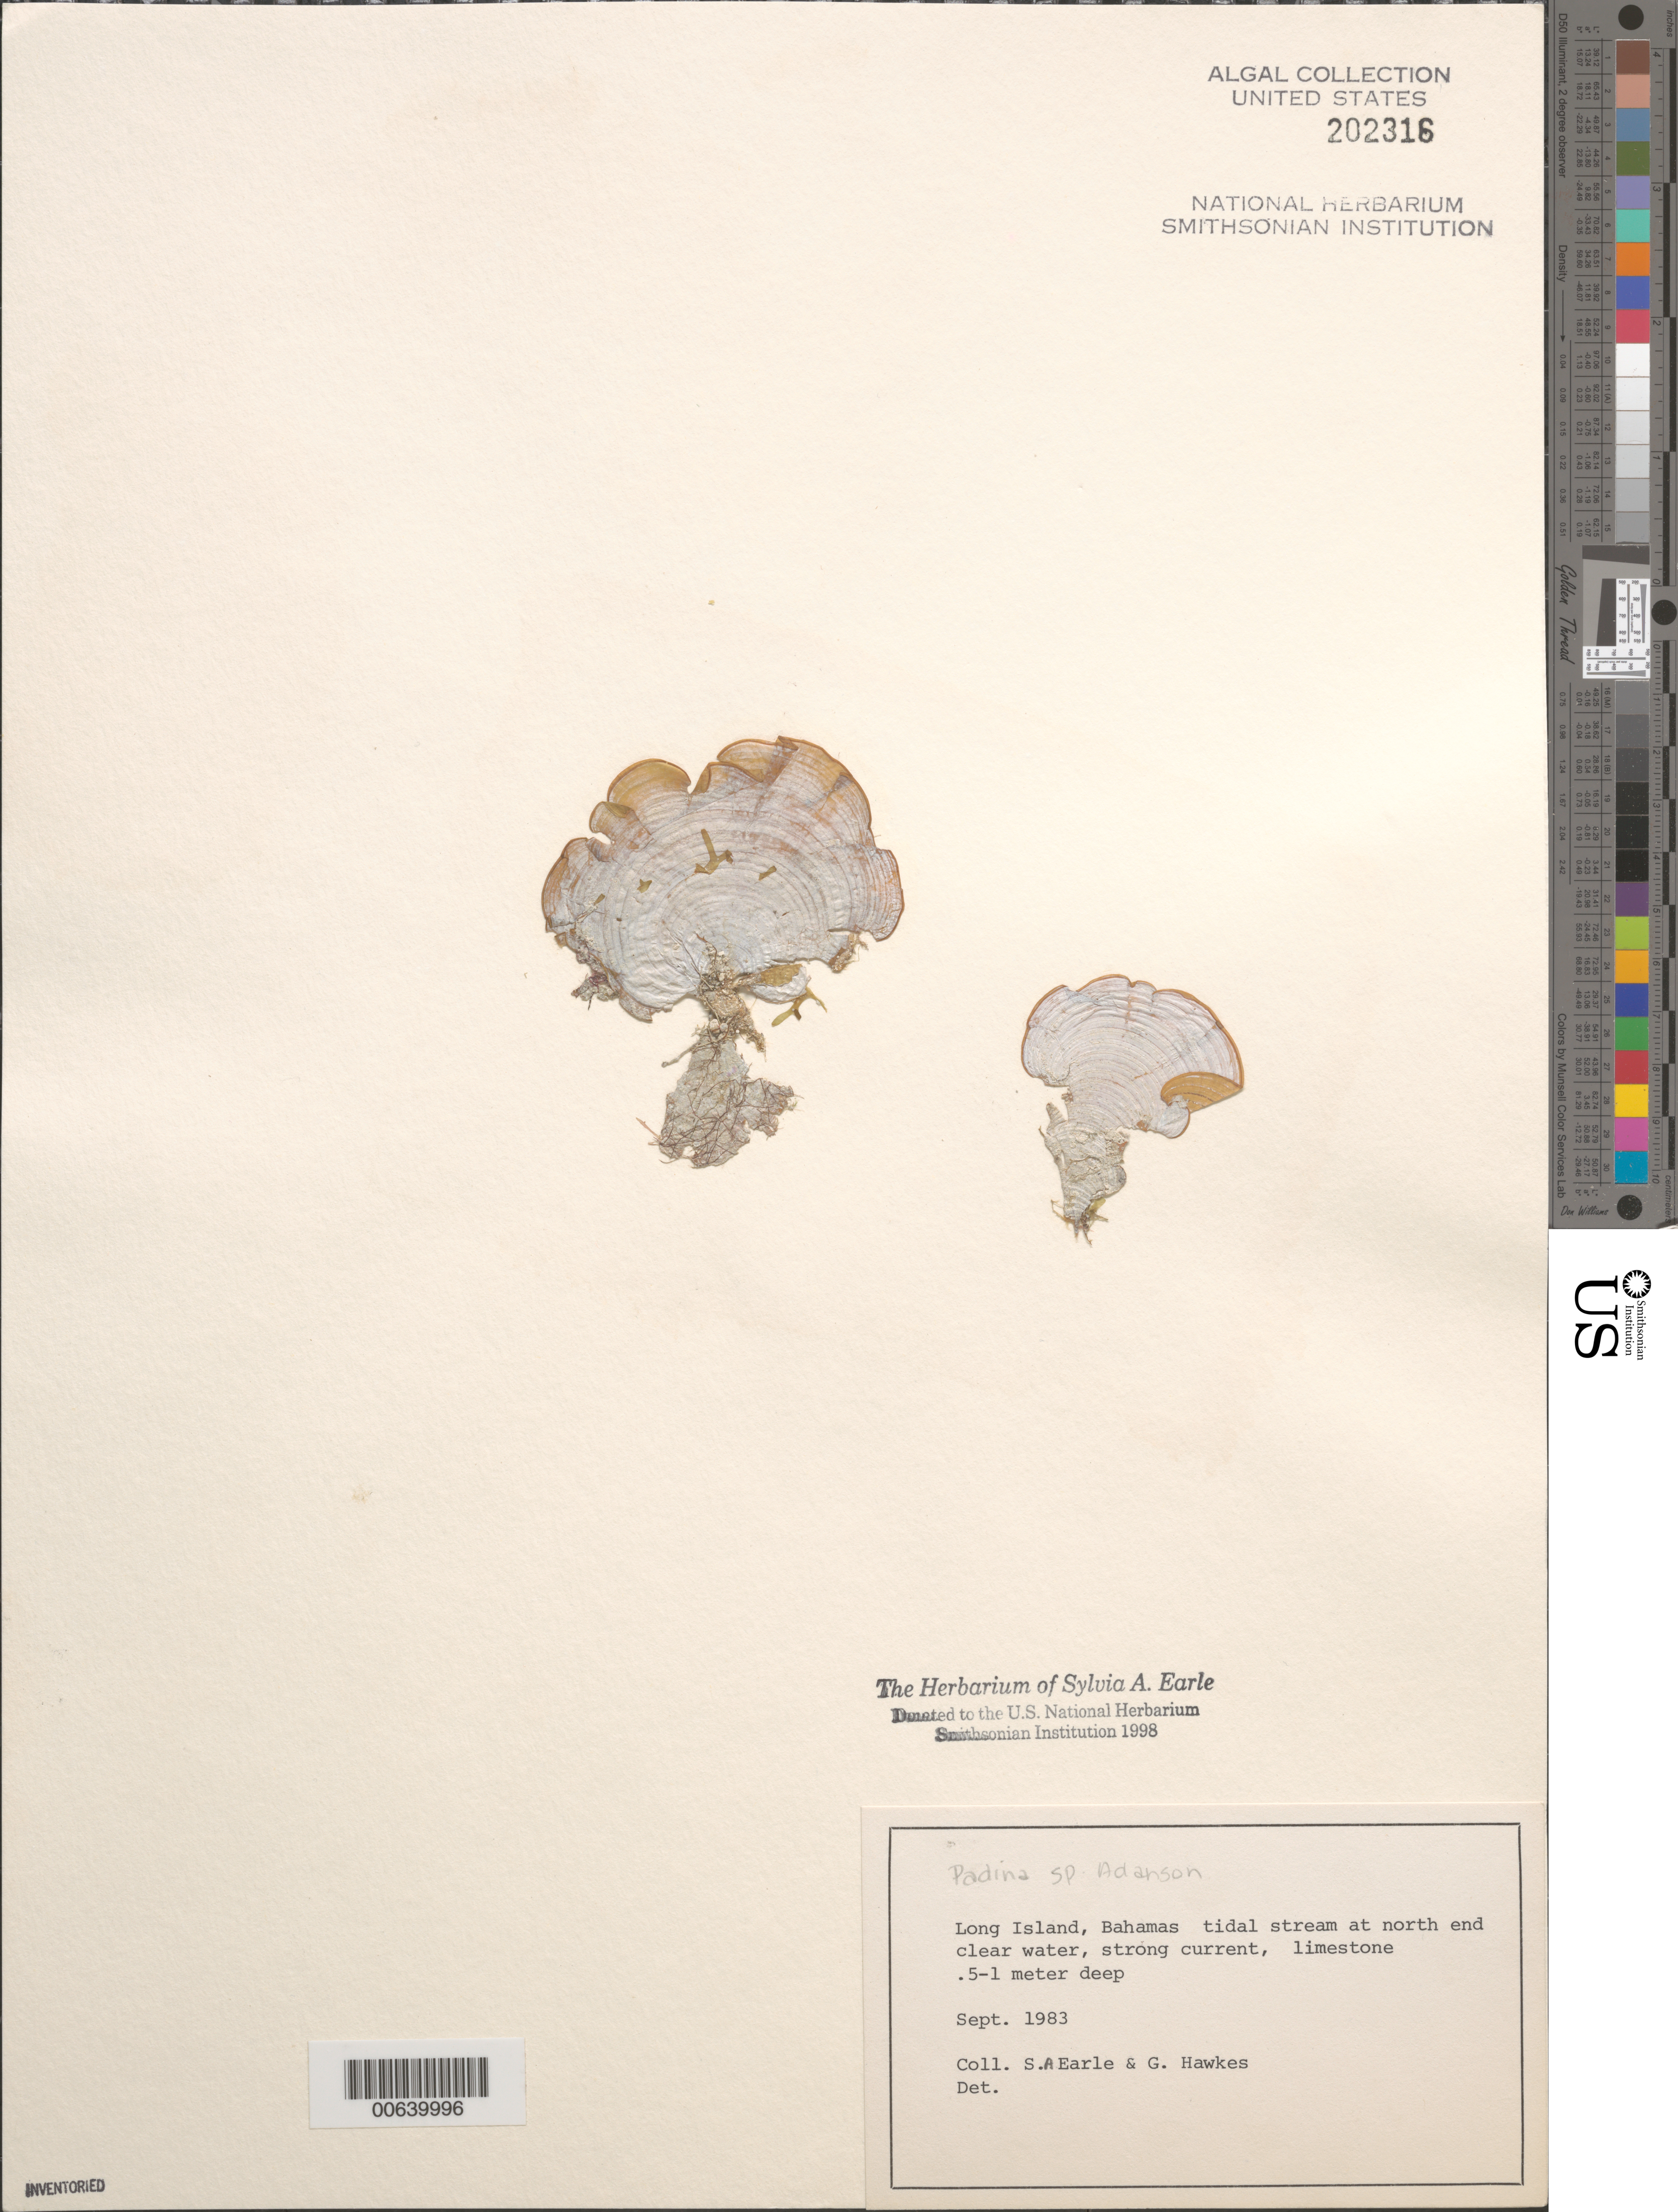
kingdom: Chromista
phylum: Ochrophyta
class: Phaeophyceae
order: Dictyotales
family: Dictyotaceae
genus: Padina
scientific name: Padina sp.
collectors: S. A. Earle & G. Hawkes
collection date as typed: Sep 1983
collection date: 1983-09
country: Bahamas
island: Long Island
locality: North end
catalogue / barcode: US 202316